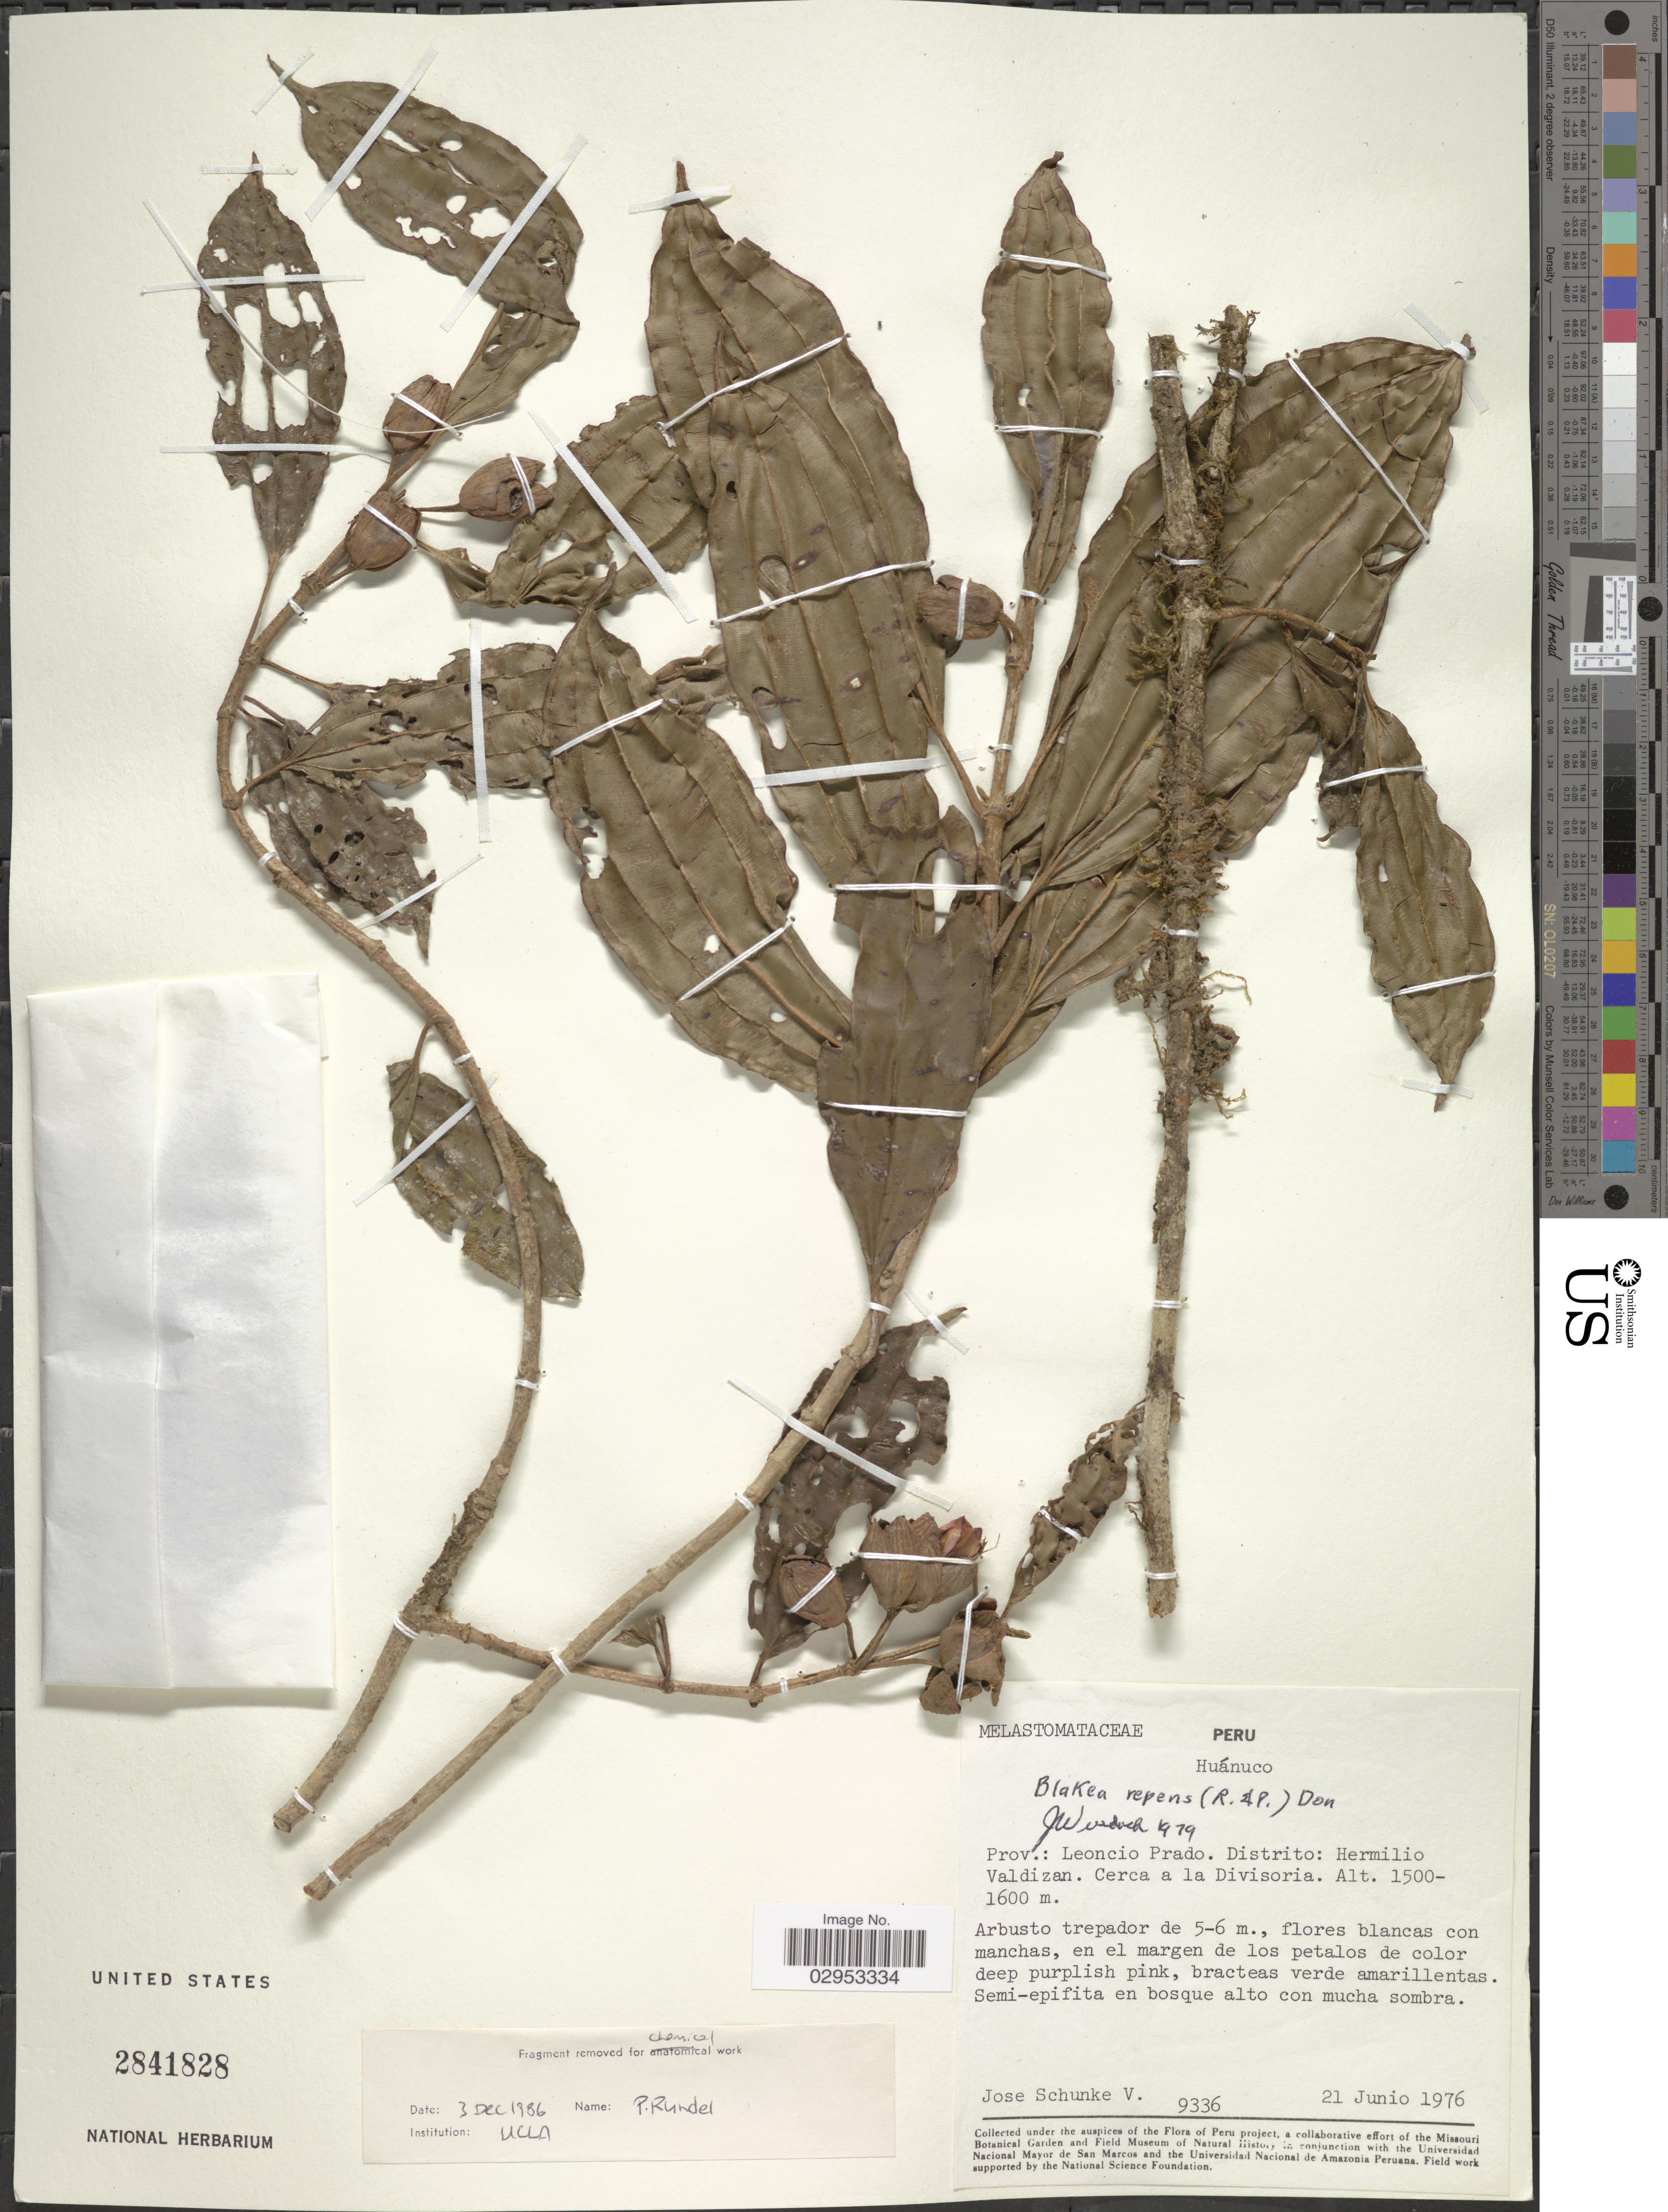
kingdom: Plantae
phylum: Tracheophyta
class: Magnoliopsida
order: Myrtales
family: Melastomataceae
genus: Blakea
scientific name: Blakea repens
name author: (Ruiz & Pav.) D. Don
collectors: J. Schunke Vigo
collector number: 9336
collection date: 1976-06-21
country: Peru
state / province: Huánuco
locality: Prov. Leoncio Prado. Distrito: Hermilio Valdizan. Cerca a la Divisoria.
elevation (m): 1500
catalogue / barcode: US 2841828